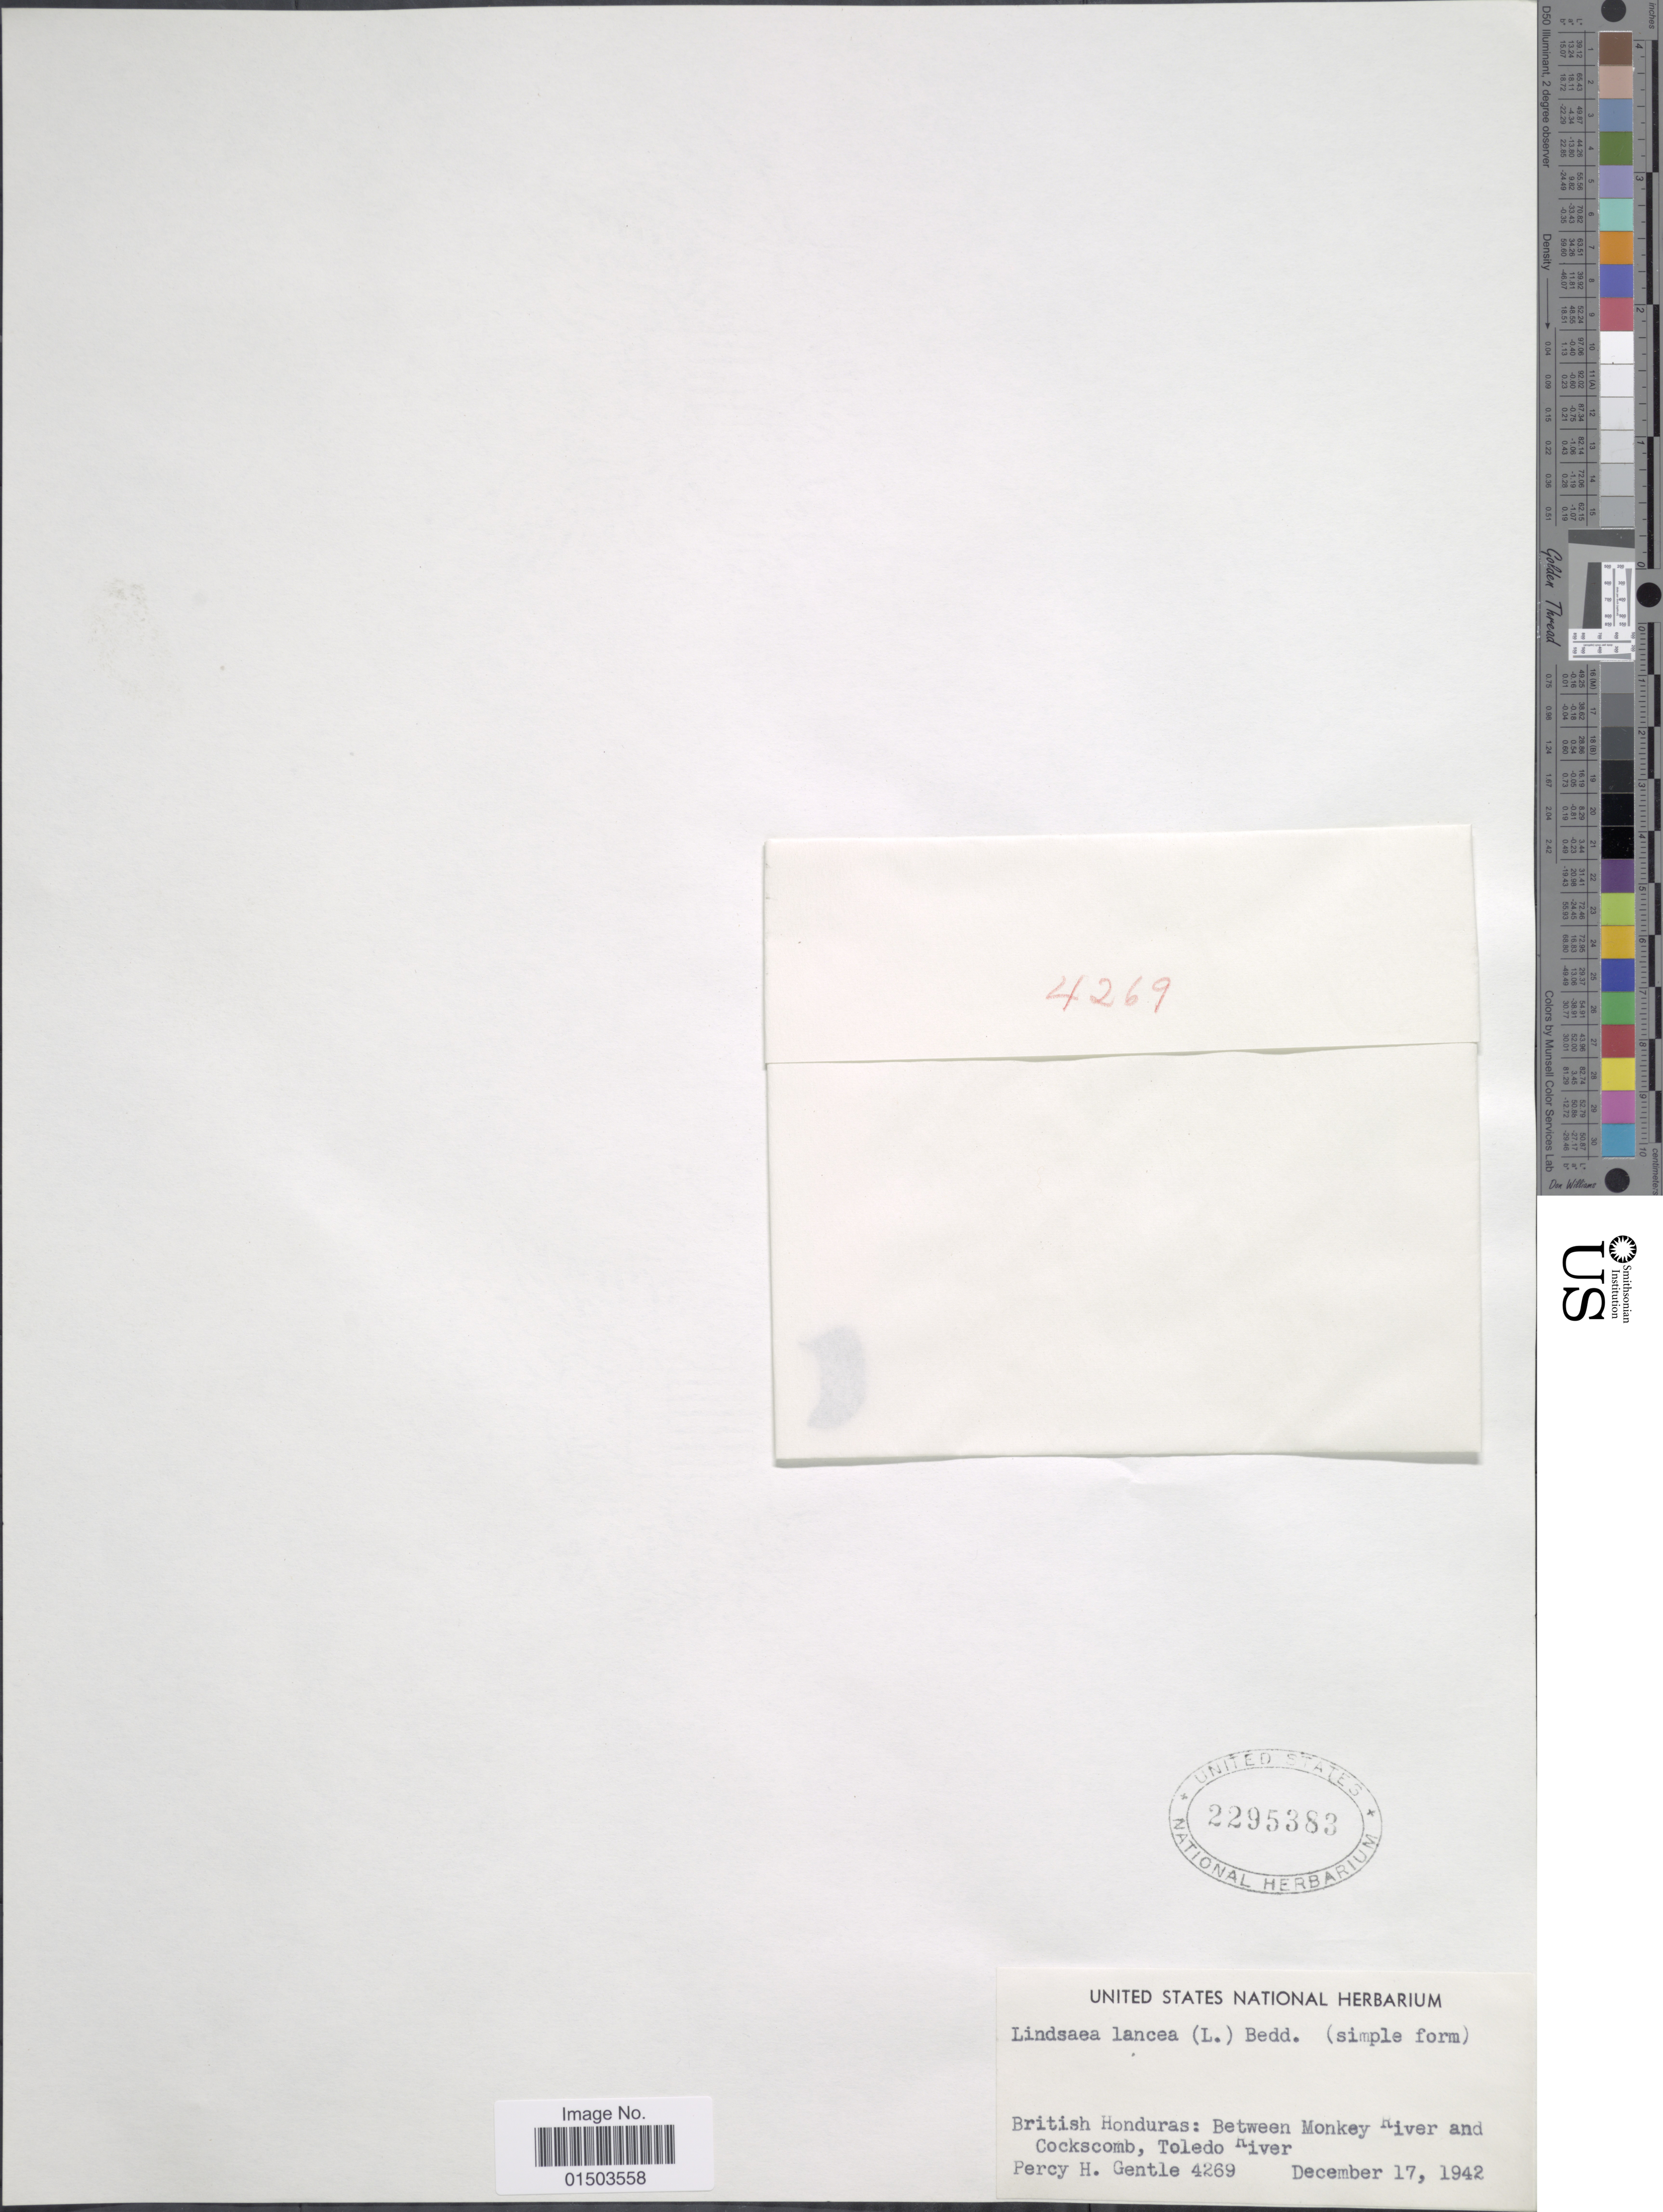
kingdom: Plantae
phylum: Tracheophyta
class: Polypodiopsida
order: Polypodiales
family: Lindsaeaceae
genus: Lindsaea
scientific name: Lindsaea lancea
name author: (L.) Bedd.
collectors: P. H. Gentle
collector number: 4269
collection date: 1942-12-17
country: Belize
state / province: Toledo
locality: British Honduras: Between Monkey River and Cockscomb, Toledo River.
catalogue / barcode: US 2295383